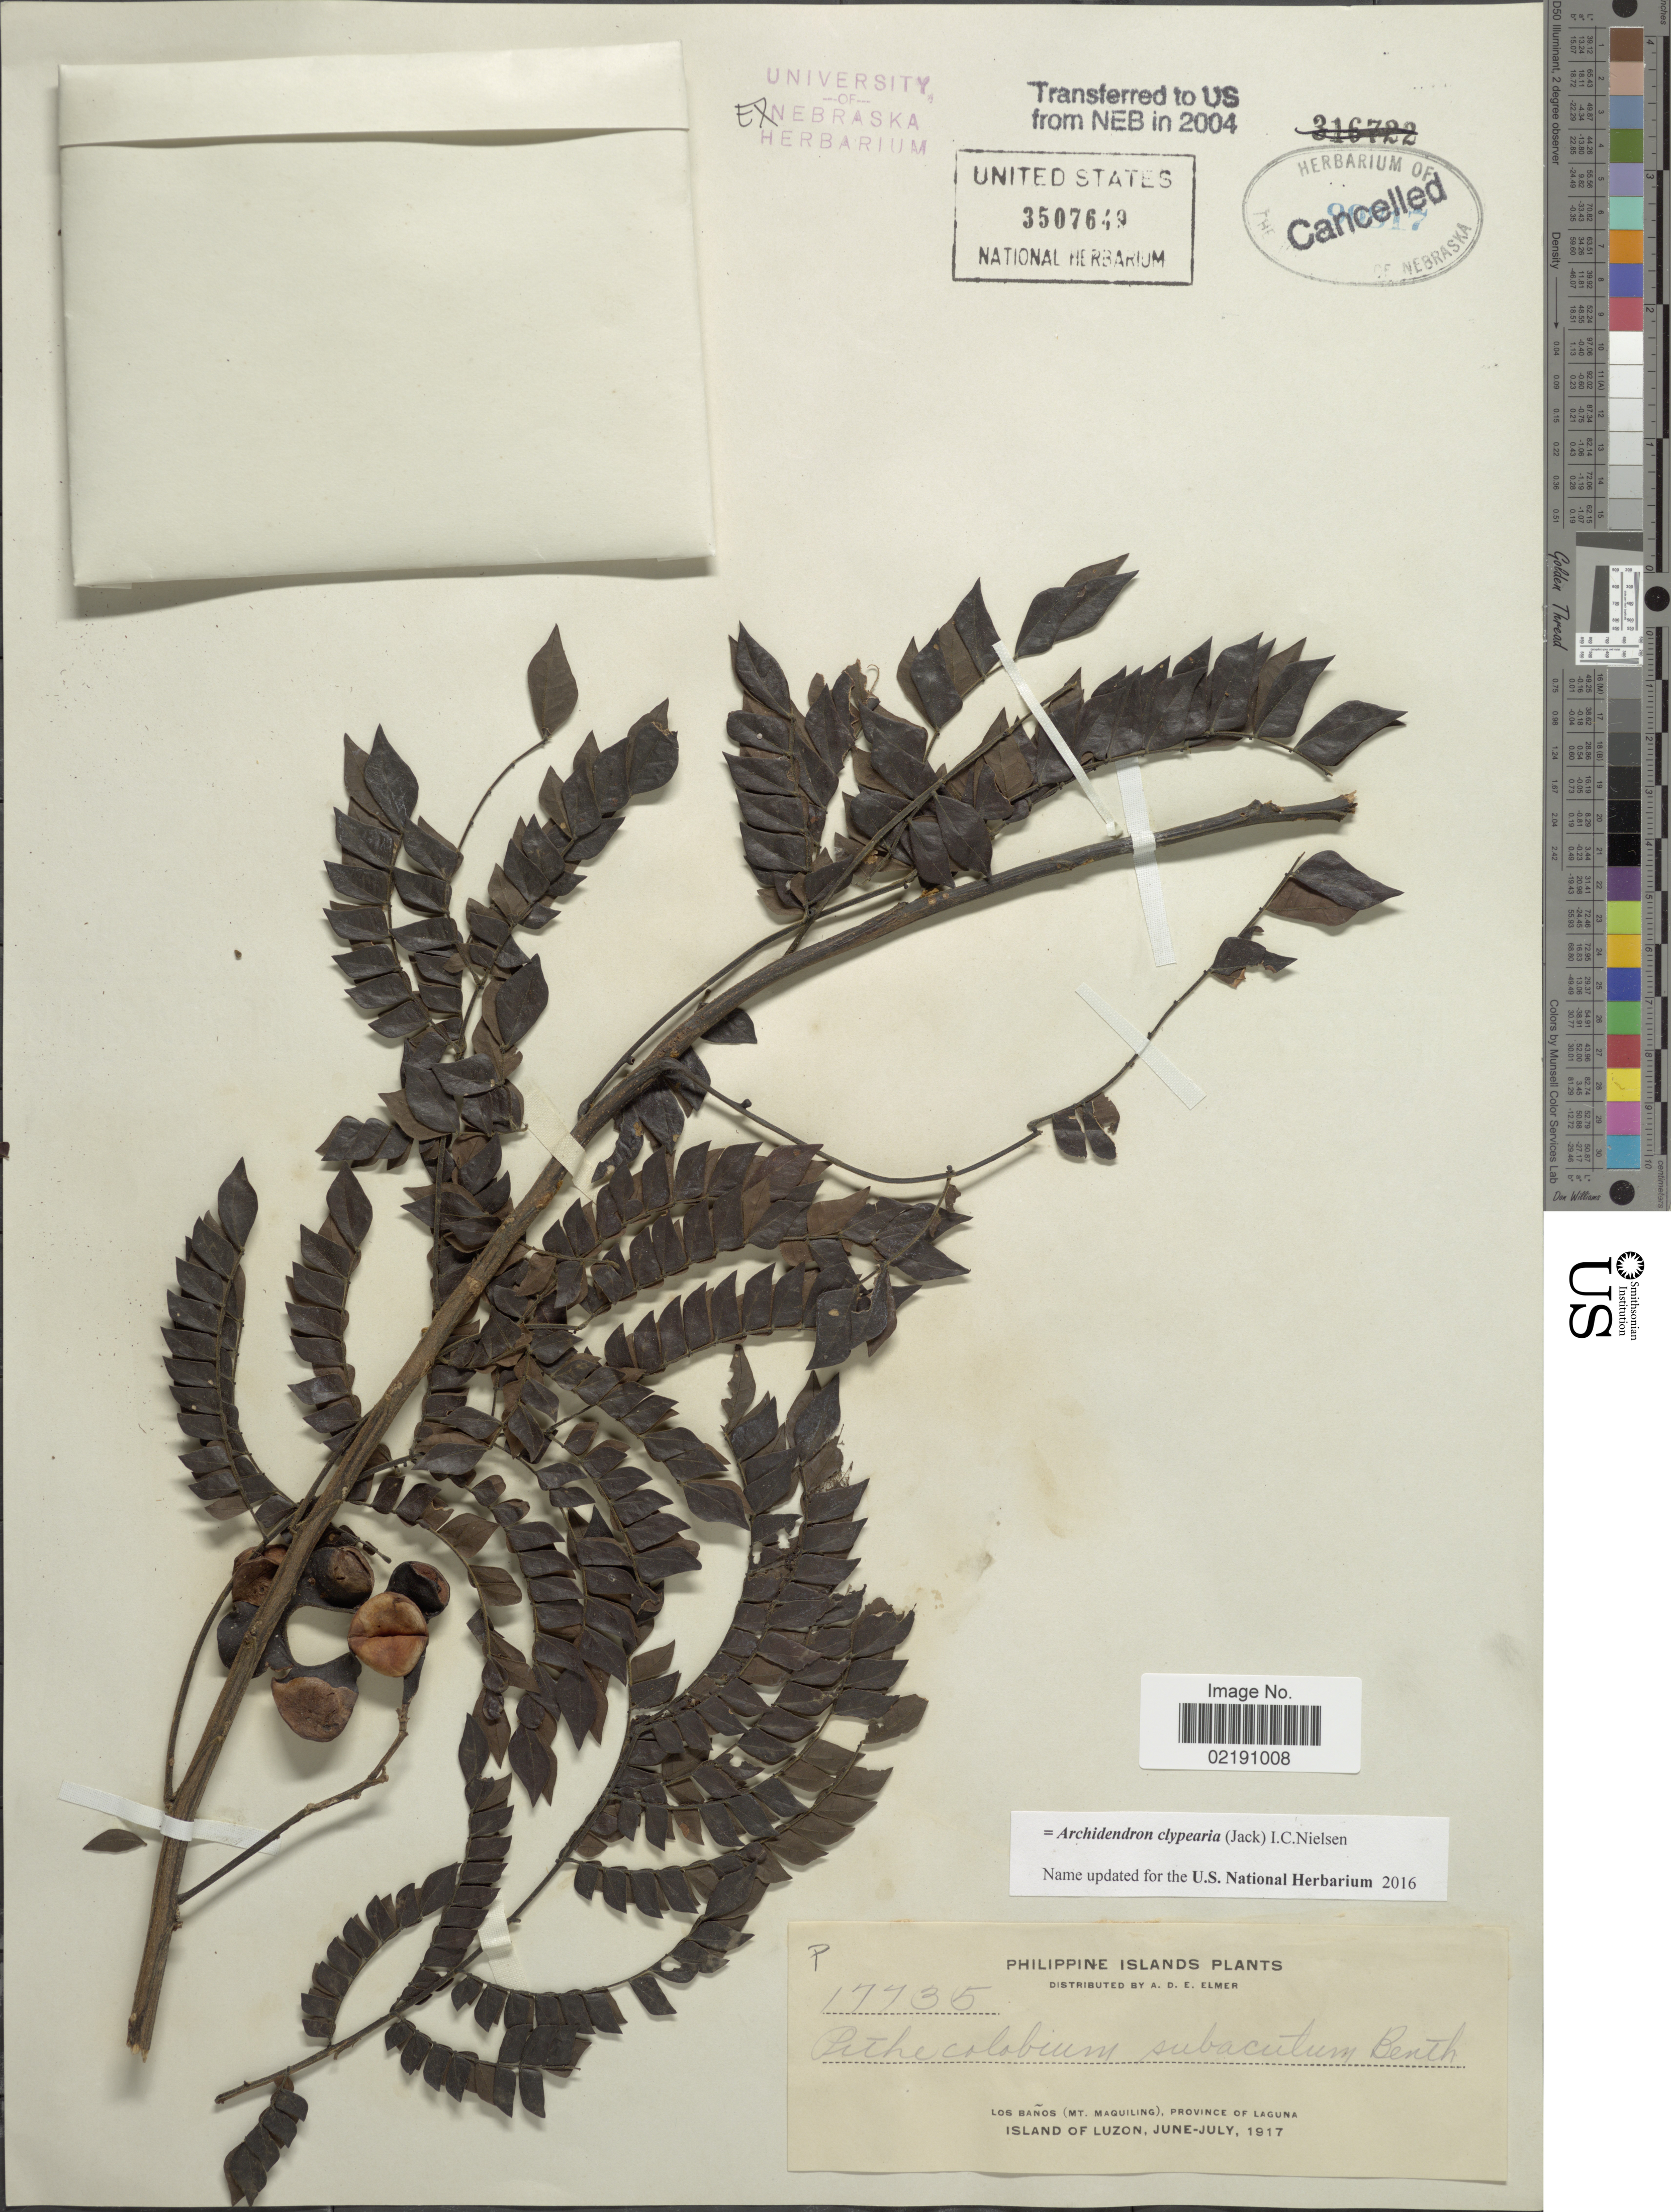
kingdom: Plantae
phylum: Tracheophyta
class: Magnoliopsida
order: Fabales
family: Fabaceae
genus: Archidendron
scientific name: Archidendron clypearia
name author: (Jack) I.C. Nielsen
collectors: A. D. E. Elmer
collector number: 17735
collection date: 1917-06/1917-07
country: Philippines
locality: Philippine Islands. Los Baños (Mt. Maquiling), Province of Laguna. Island of Luzon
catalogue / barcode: US 3507649